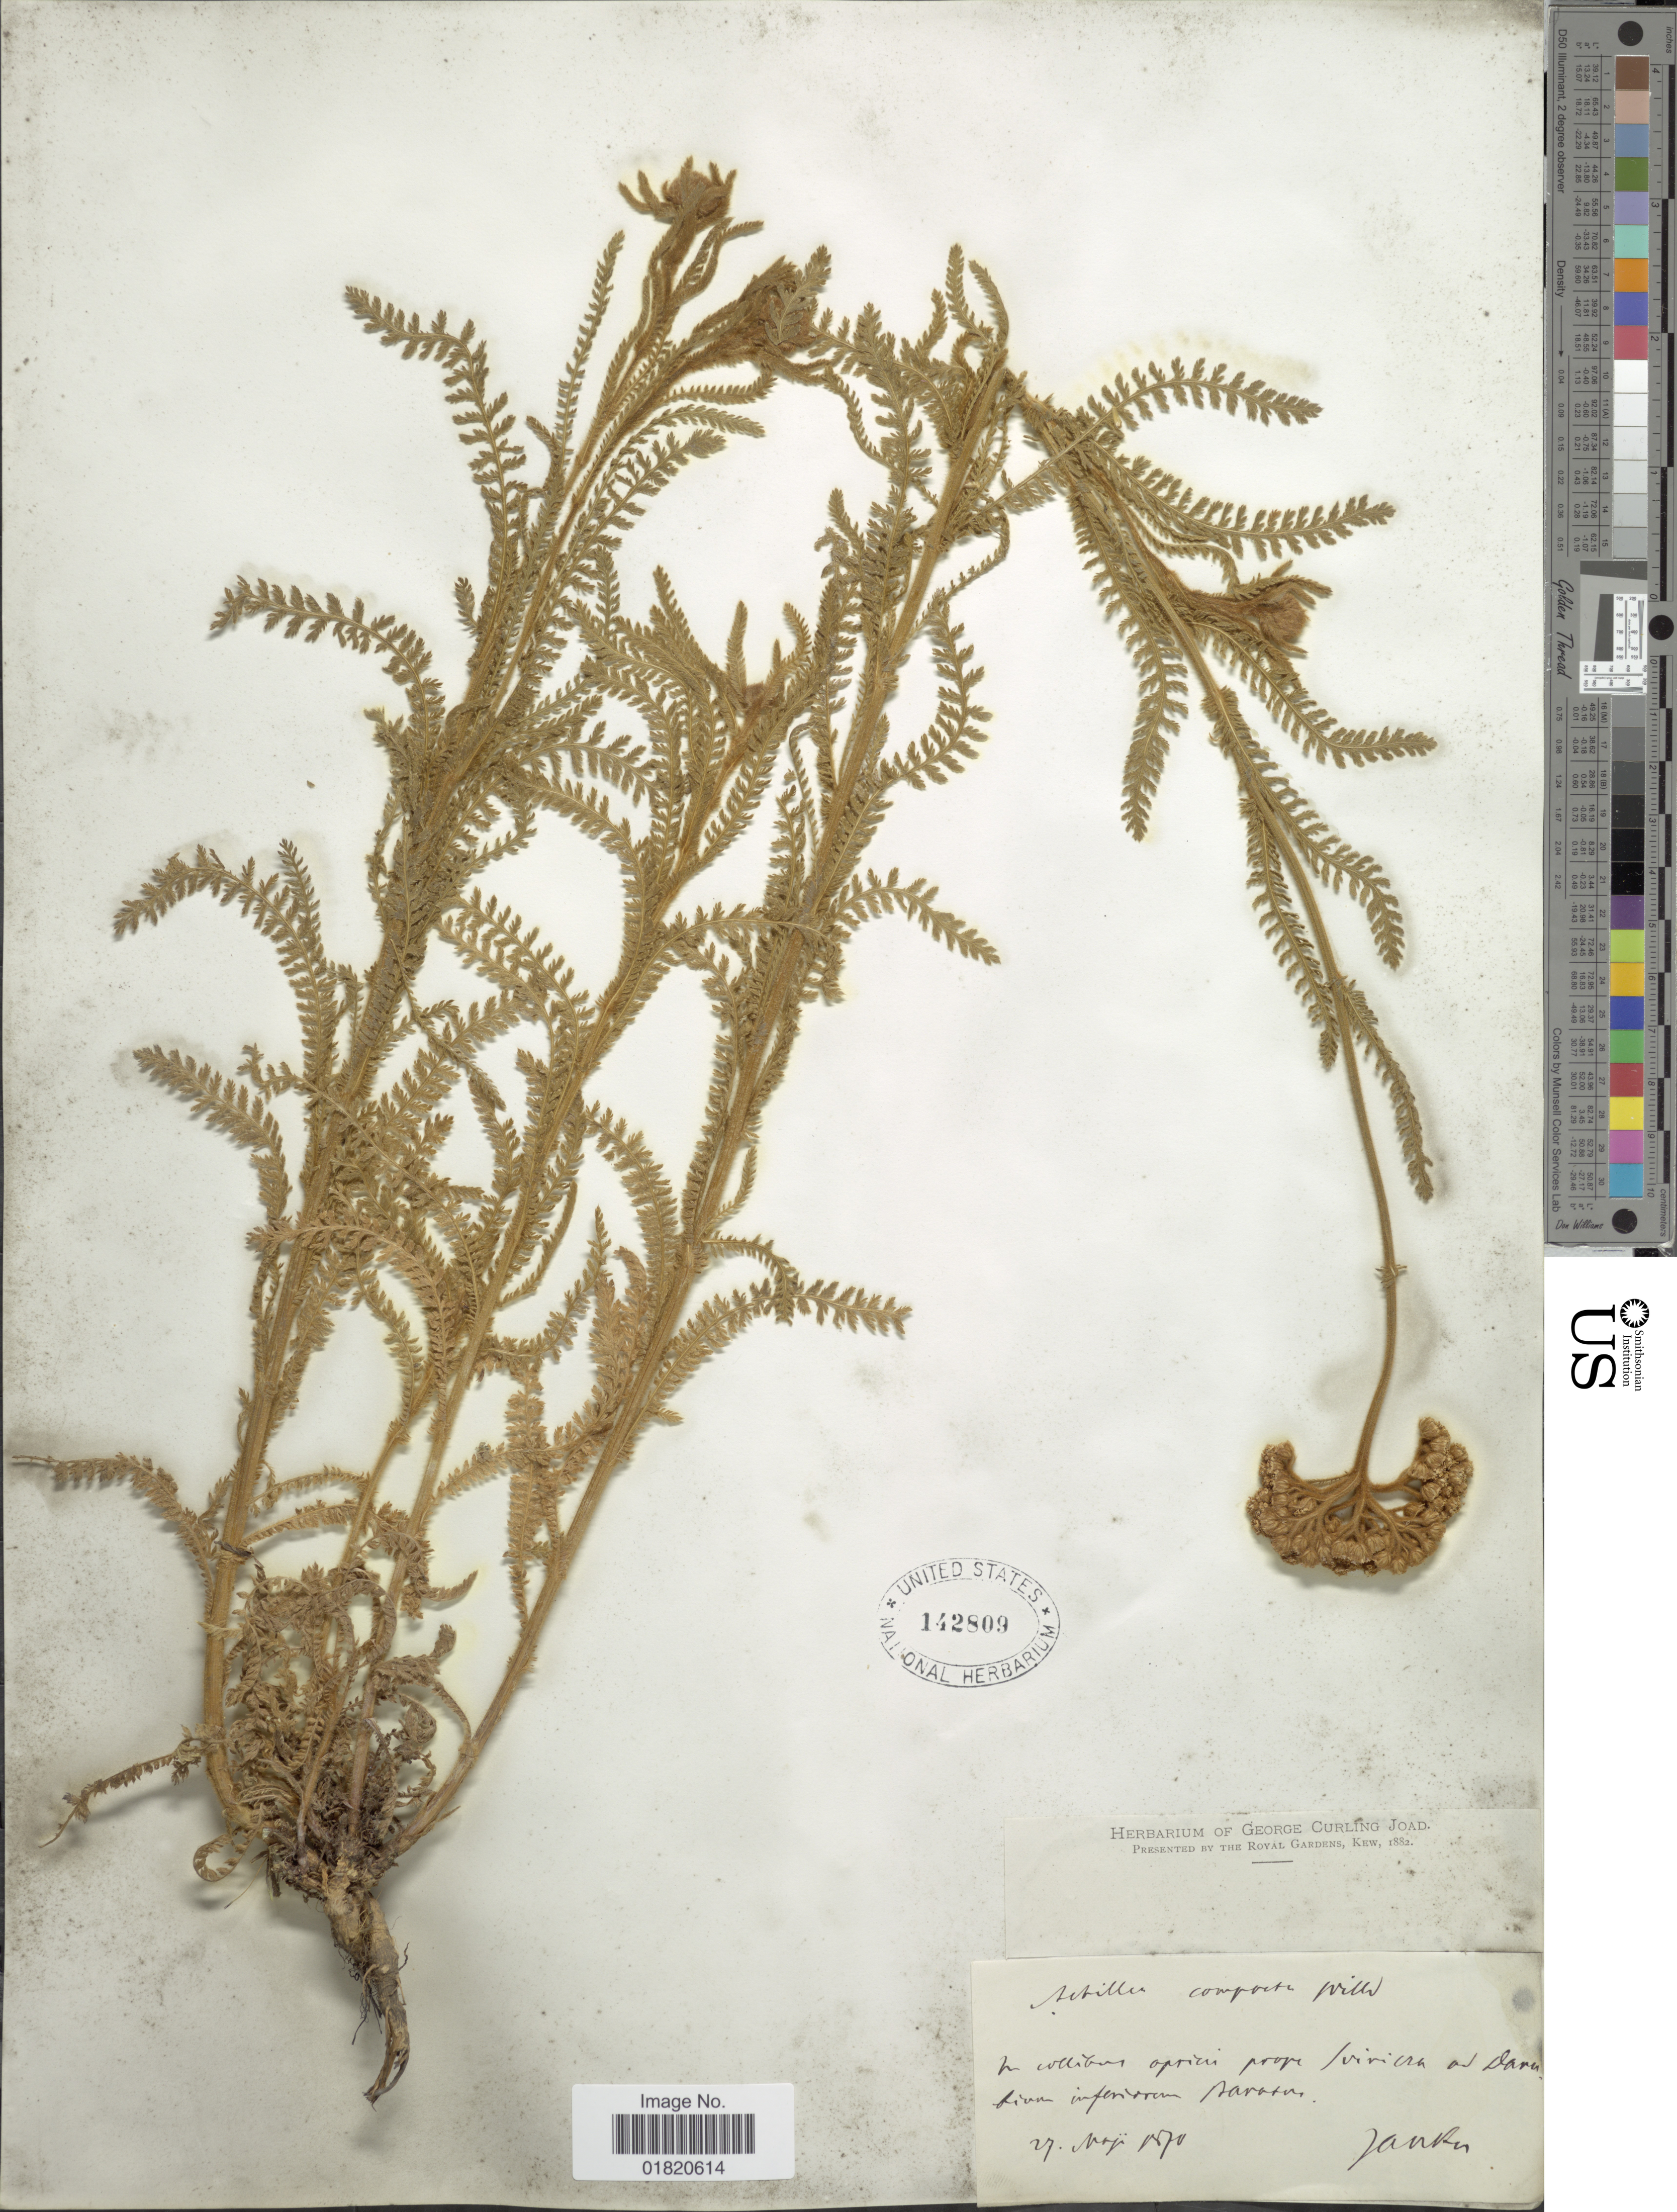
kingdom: Plantae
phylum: Tracheophyta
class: Magnoliopsida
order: Asterales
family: Asteraceae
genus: Achillea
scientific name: Achillea compacta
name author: Willd.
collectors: V. Janka von Bulcs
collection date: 1870-11-27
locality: Ad Daru biven infenorcum Barata [interpreted]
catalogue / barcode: US 142809